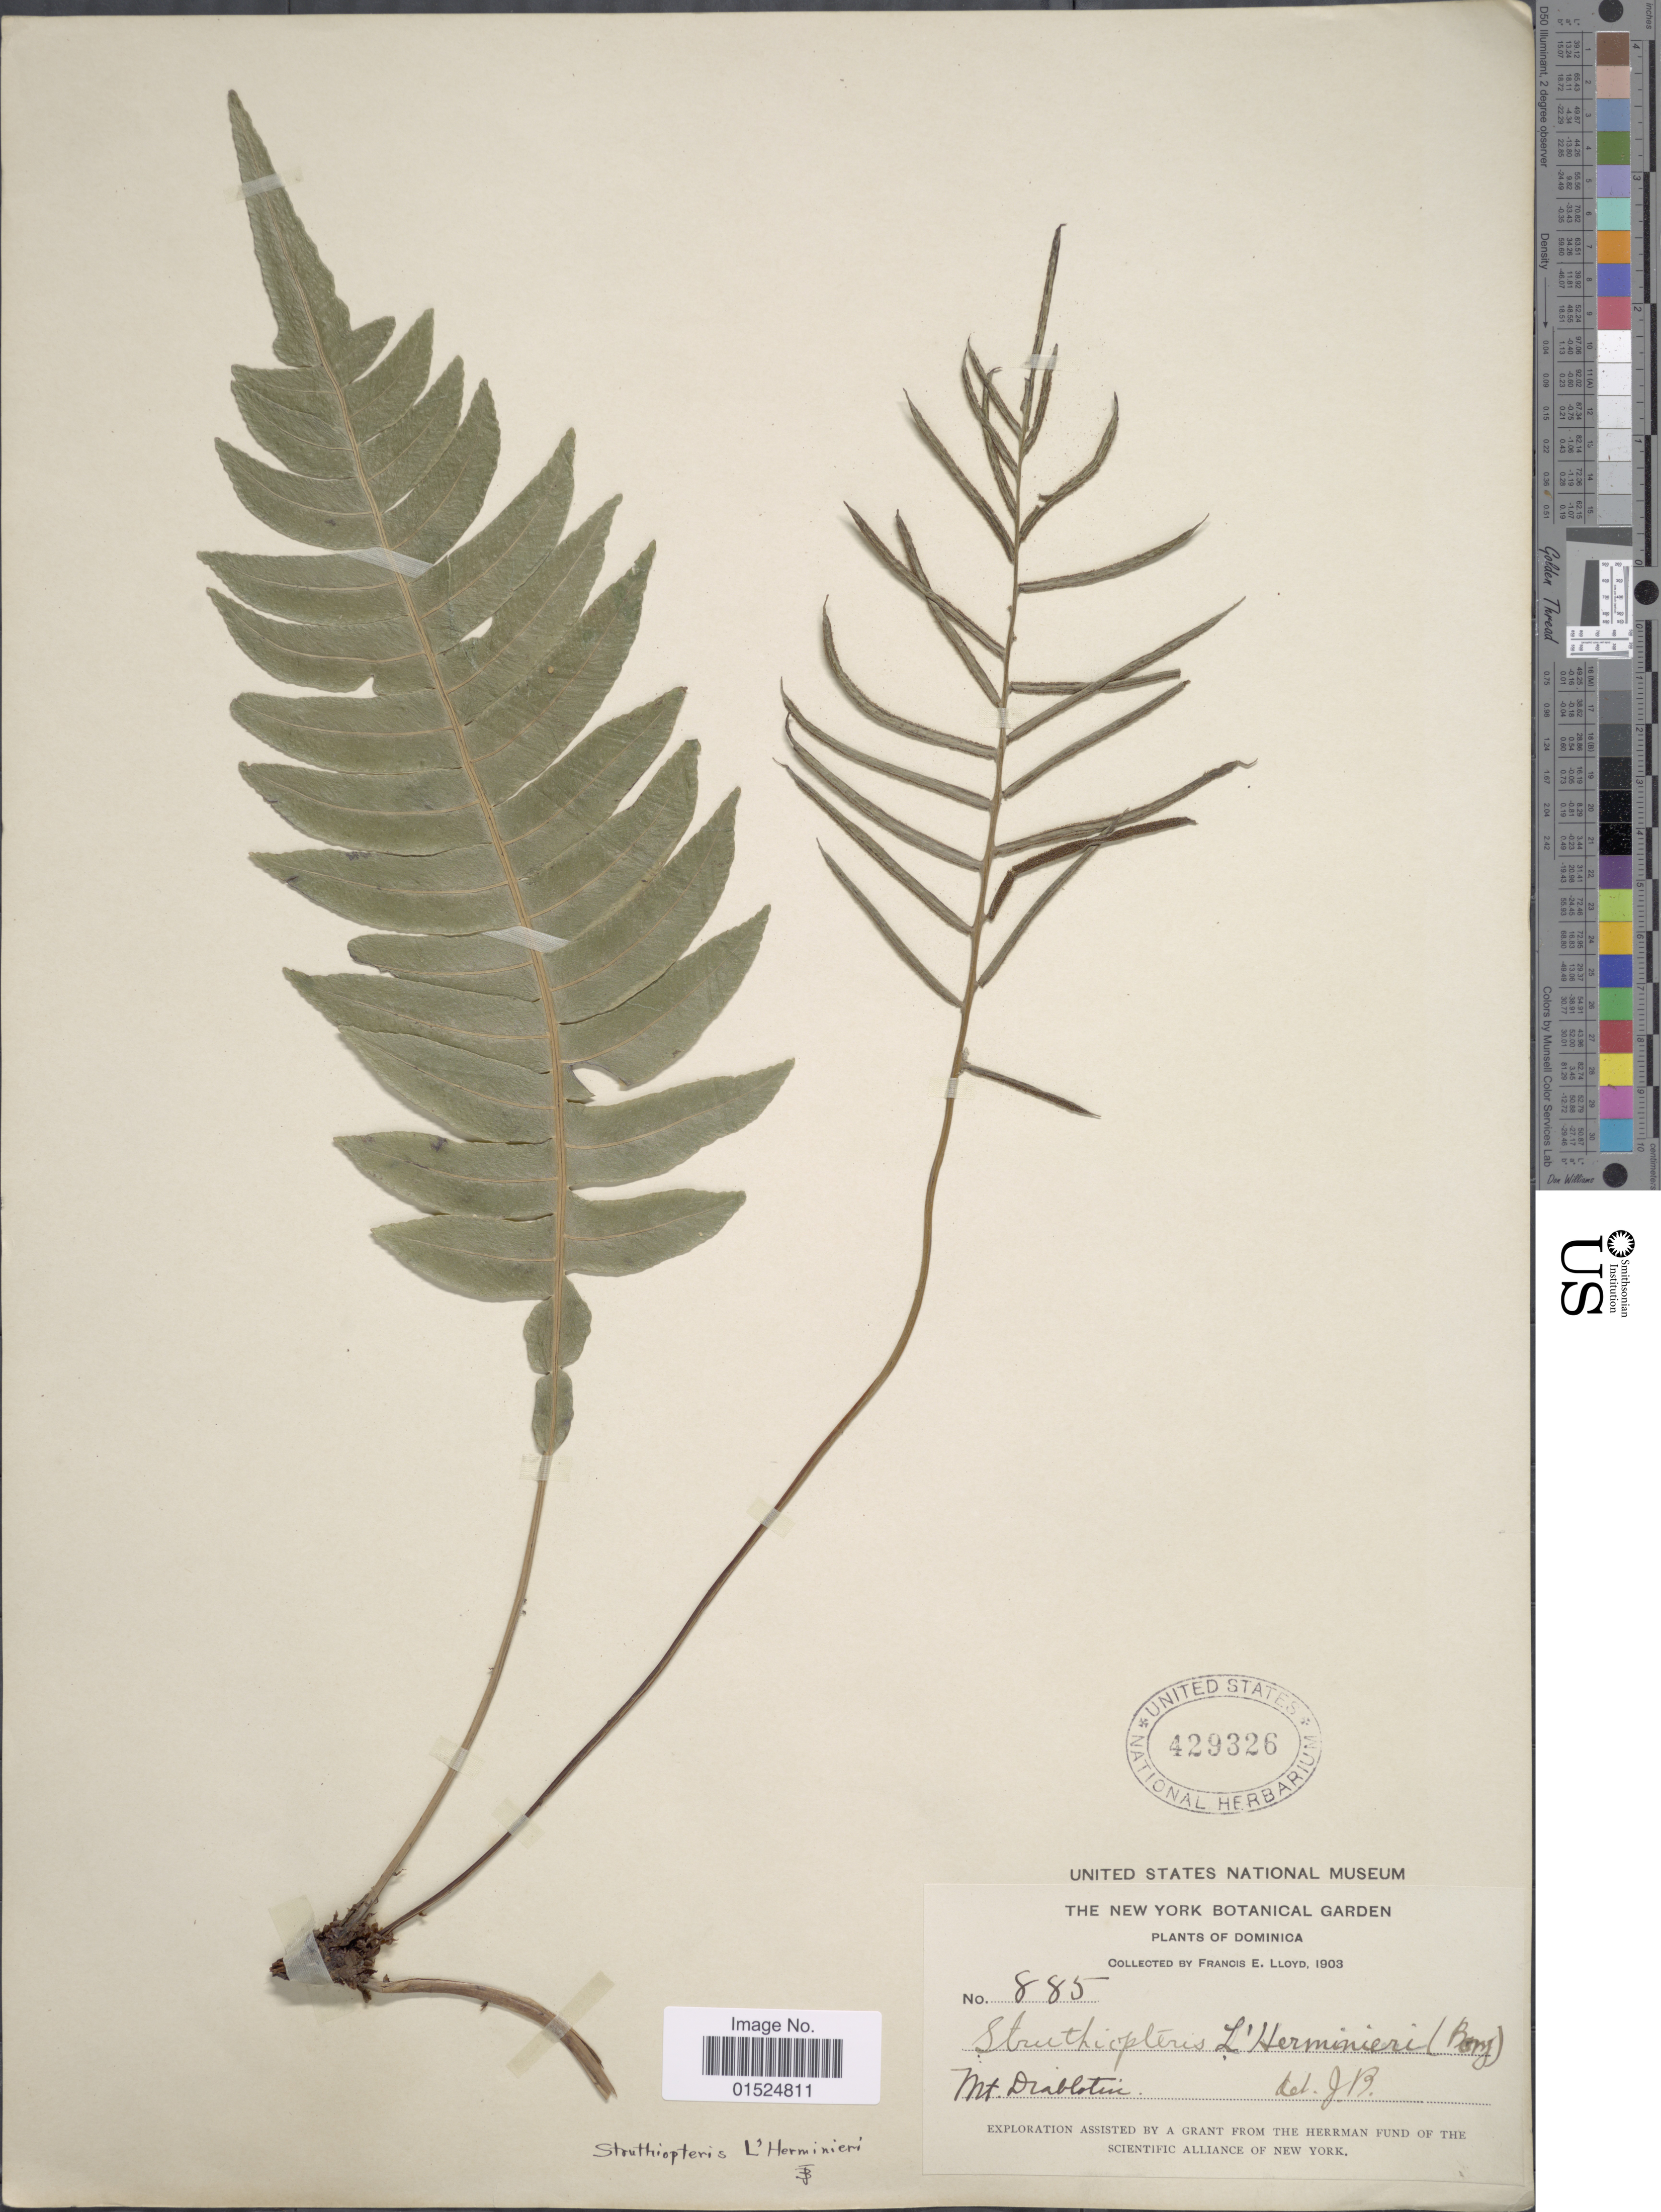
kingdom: Plantae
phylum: Tracheophyta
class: Polypodiopsida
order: Polypodiales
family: Blechnaceae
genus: Blechnum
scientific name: Blechnum l'herminieri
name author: (Bory) C. Chr.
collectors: Lloyd, C. E.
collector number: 885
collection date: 1903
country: Dominica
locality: Mt. Diablotin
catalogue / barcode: US 429326